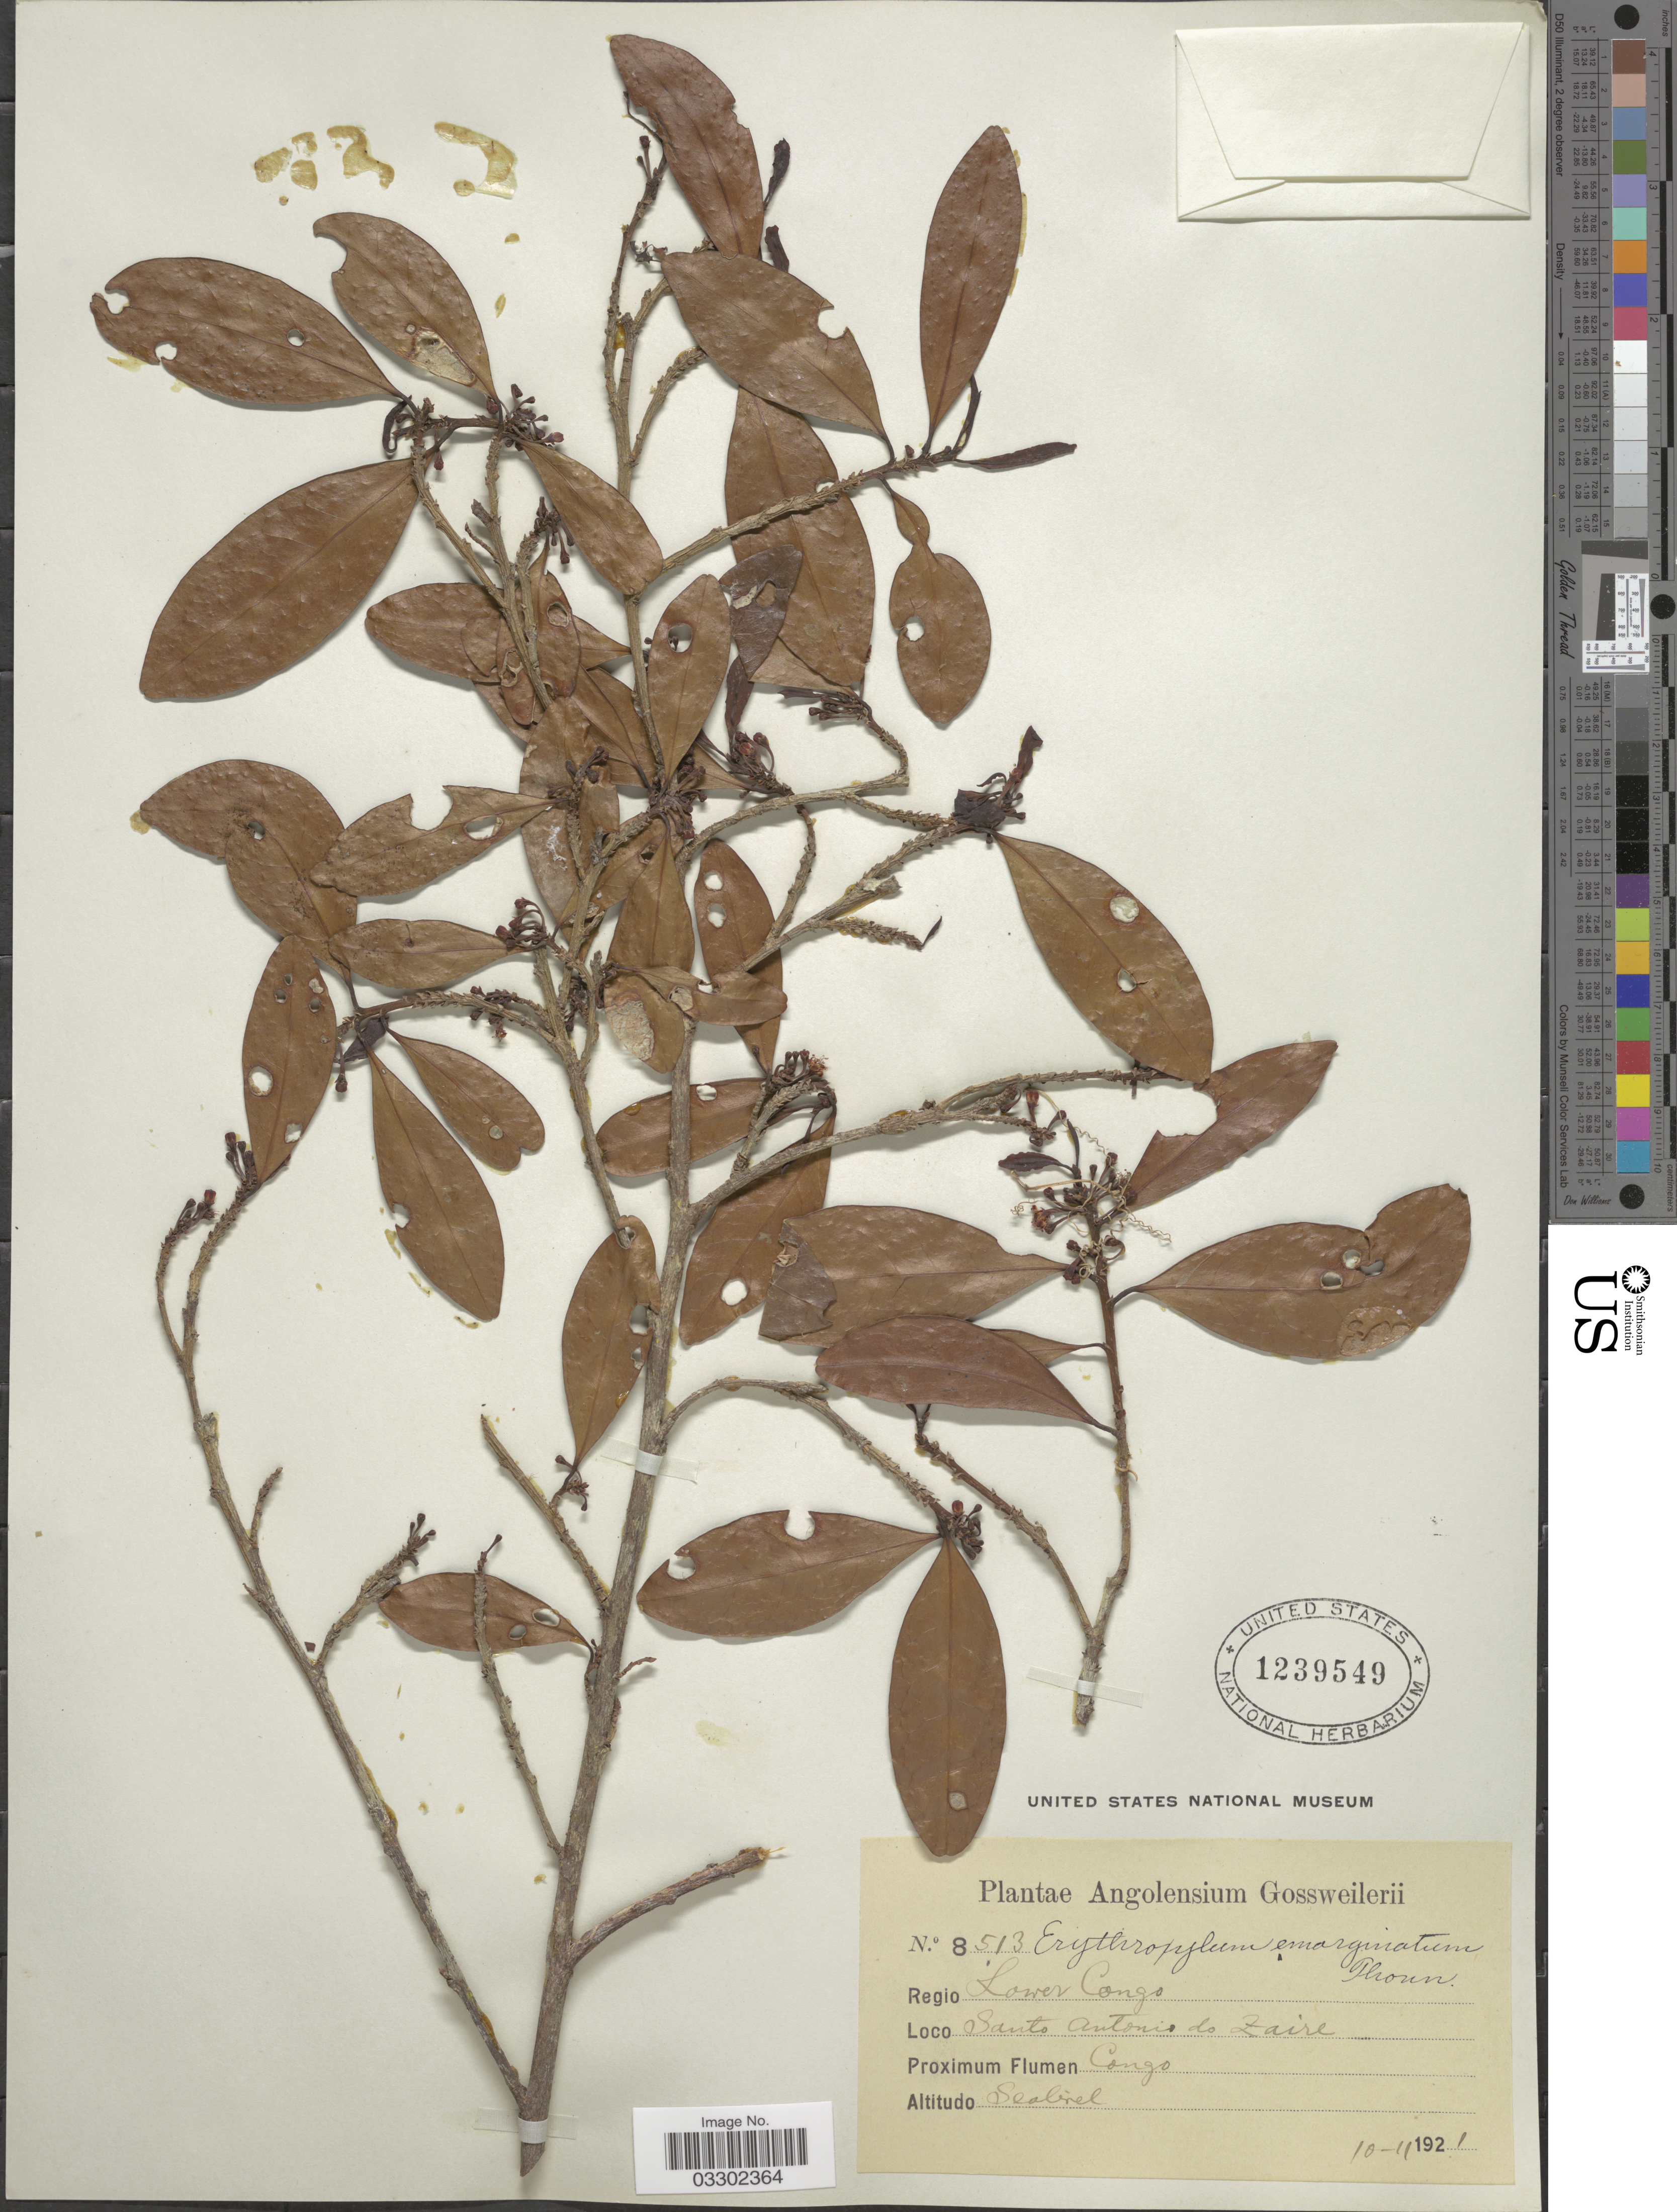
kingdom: Plantae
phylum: Tracheophyta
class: Magnoliopsida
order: Malpighiales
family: Erythroxylaceae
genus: Erythroxylum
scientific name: Erythroxylum emarginatum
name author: Thonn.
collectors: -. Gossweiler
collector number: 8513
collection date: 1921-11-10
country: Angola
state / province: Zaire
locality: Regio Lower Congo, Santo Antonio do Zaire. Proximum Flumen Congo.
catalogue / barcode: US 1239549